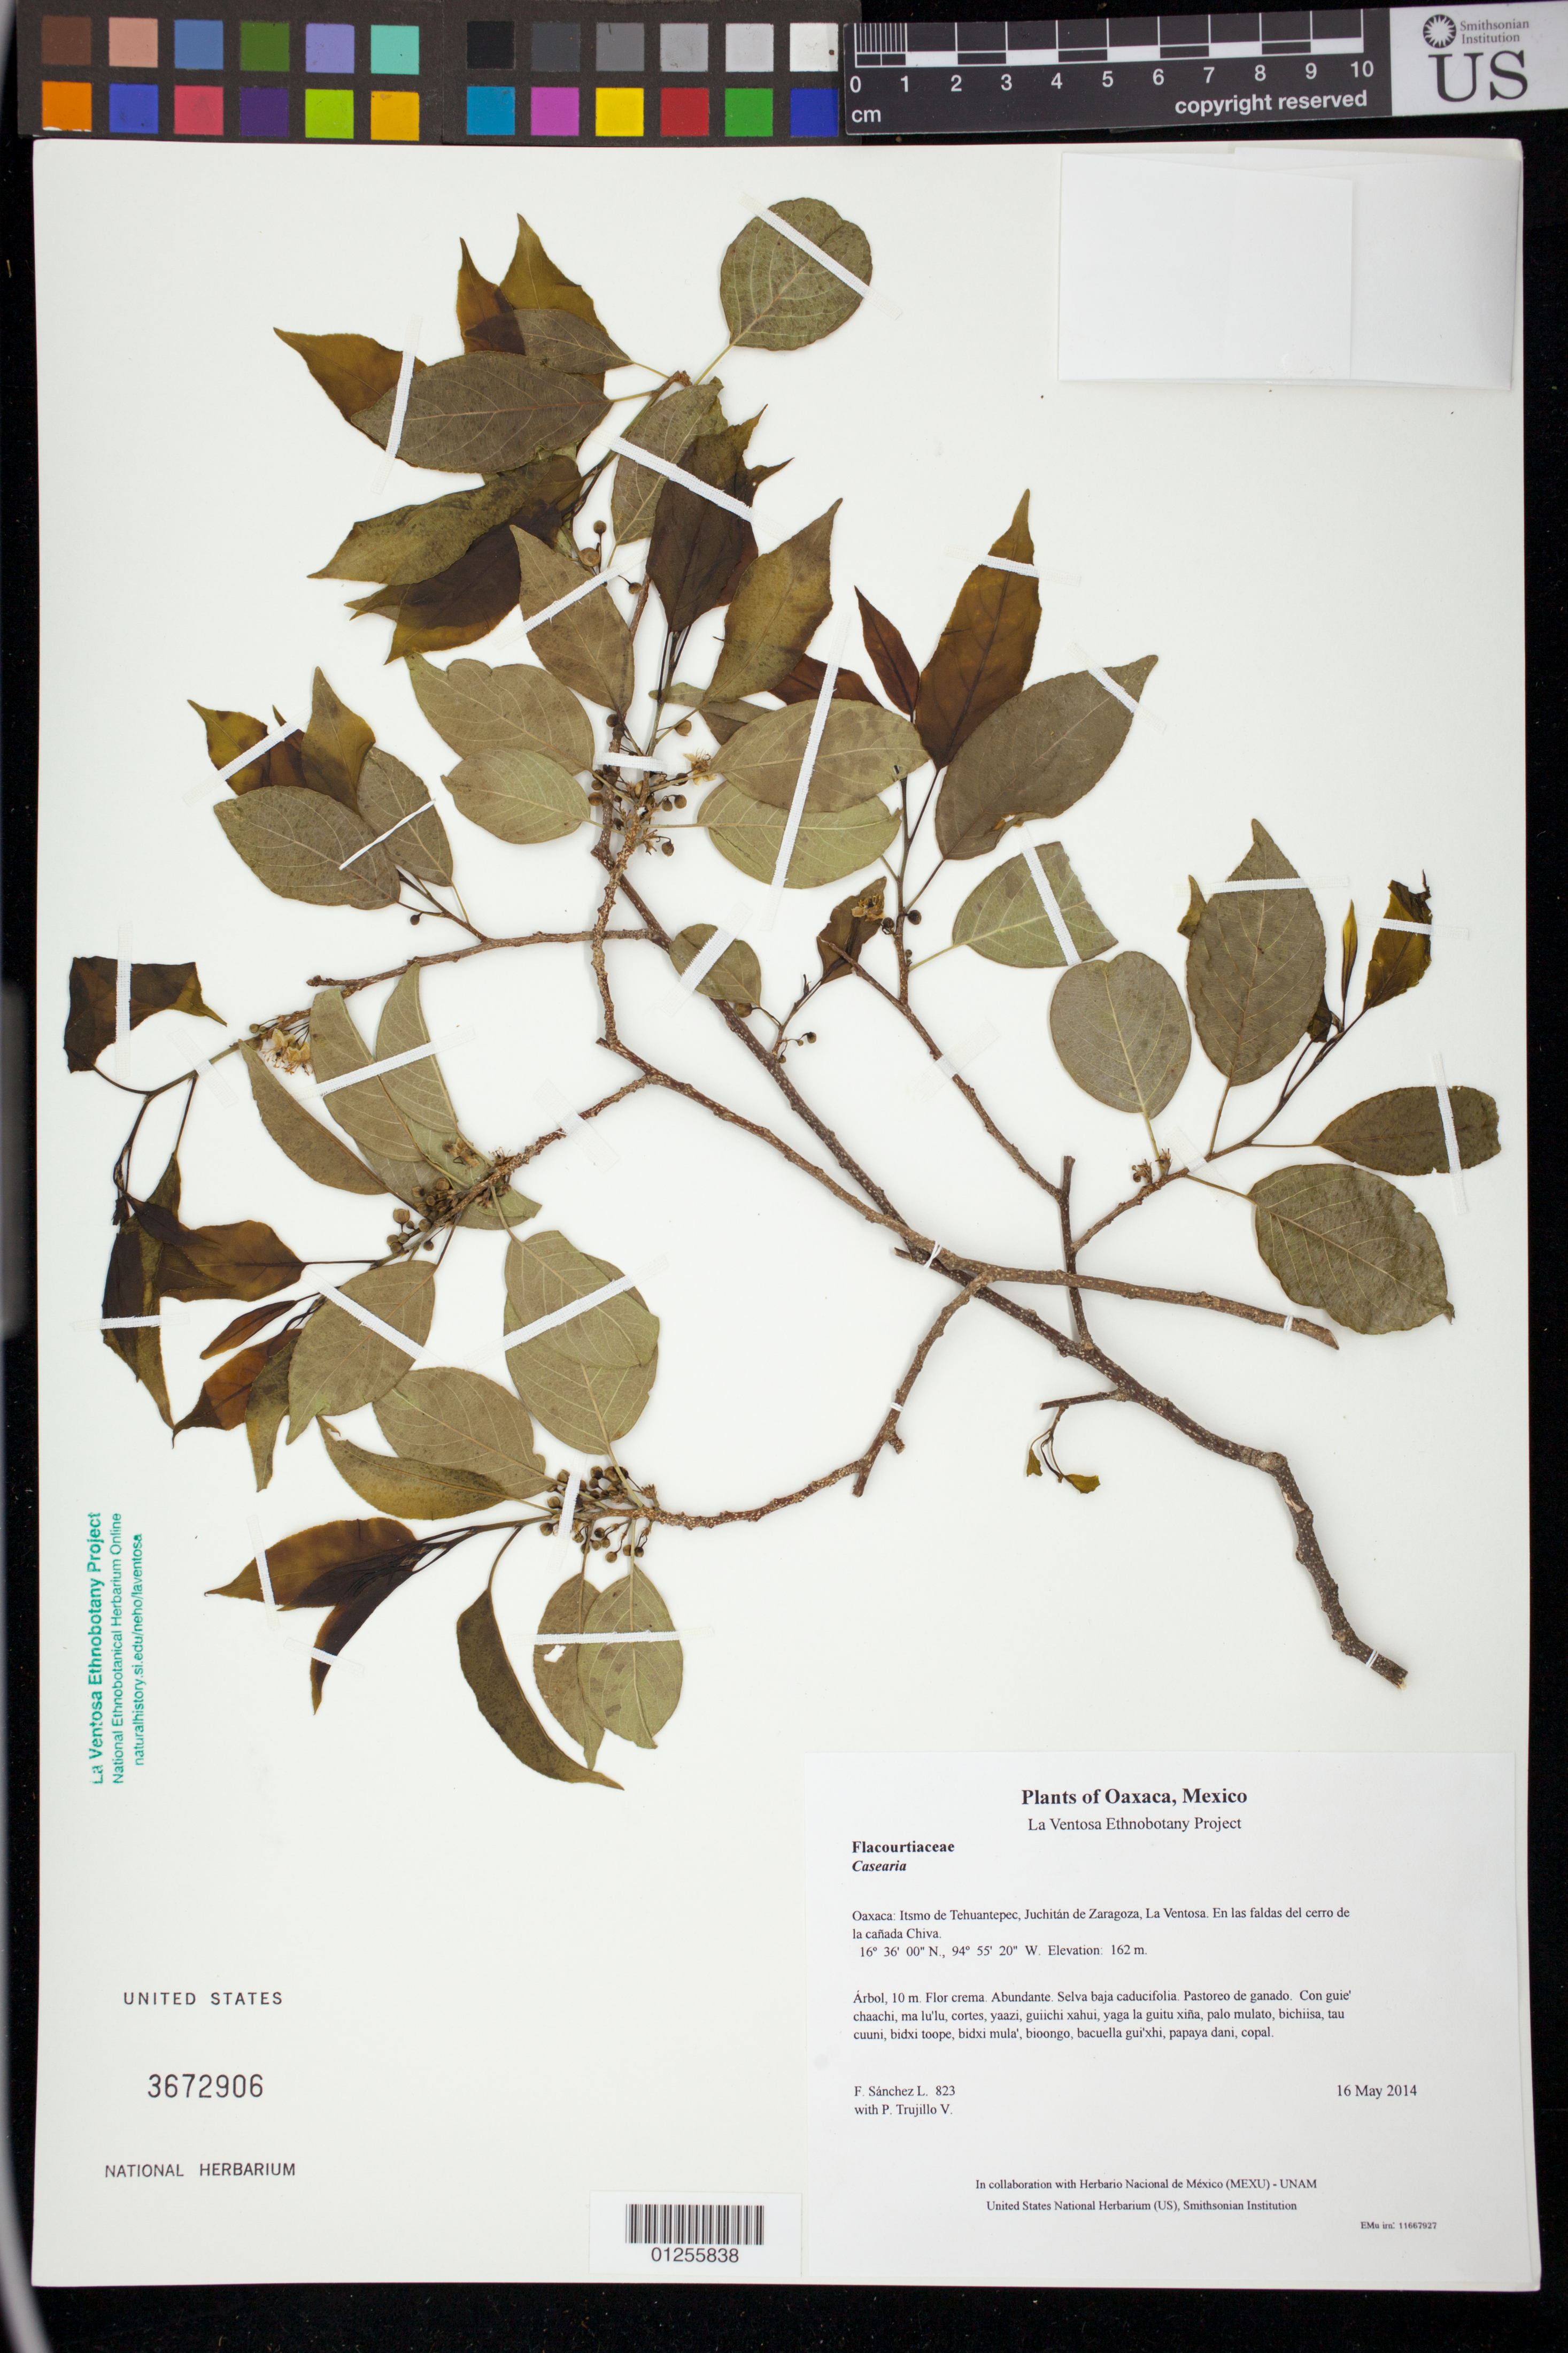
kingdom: Plantae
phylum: Tracheophyta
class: Magnoliopsida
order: Malpighiales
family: Salicaceae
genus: Casearia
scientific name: Casearia tremula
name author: (Griseb.) Griseb. ex C. Wright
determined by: Velasco G., Kenia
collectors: F. Sánchez L. & P. Trujillo V.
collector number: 823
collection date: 2014-05-16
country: Mexico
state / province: Oaxaca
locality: Itsmo de Tehuantepec, Juchitán de Zaragoza, La Ventosa. En las faldas del cerro de la cañada Chiva.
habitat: Selva baja caducifolia. Pastoreo de ganado.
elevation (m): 162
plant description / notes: JEBOT, MEXU, SERO, US; Yaga. 10 m. Guie' nayu. Stale.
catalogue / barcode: US 3672906